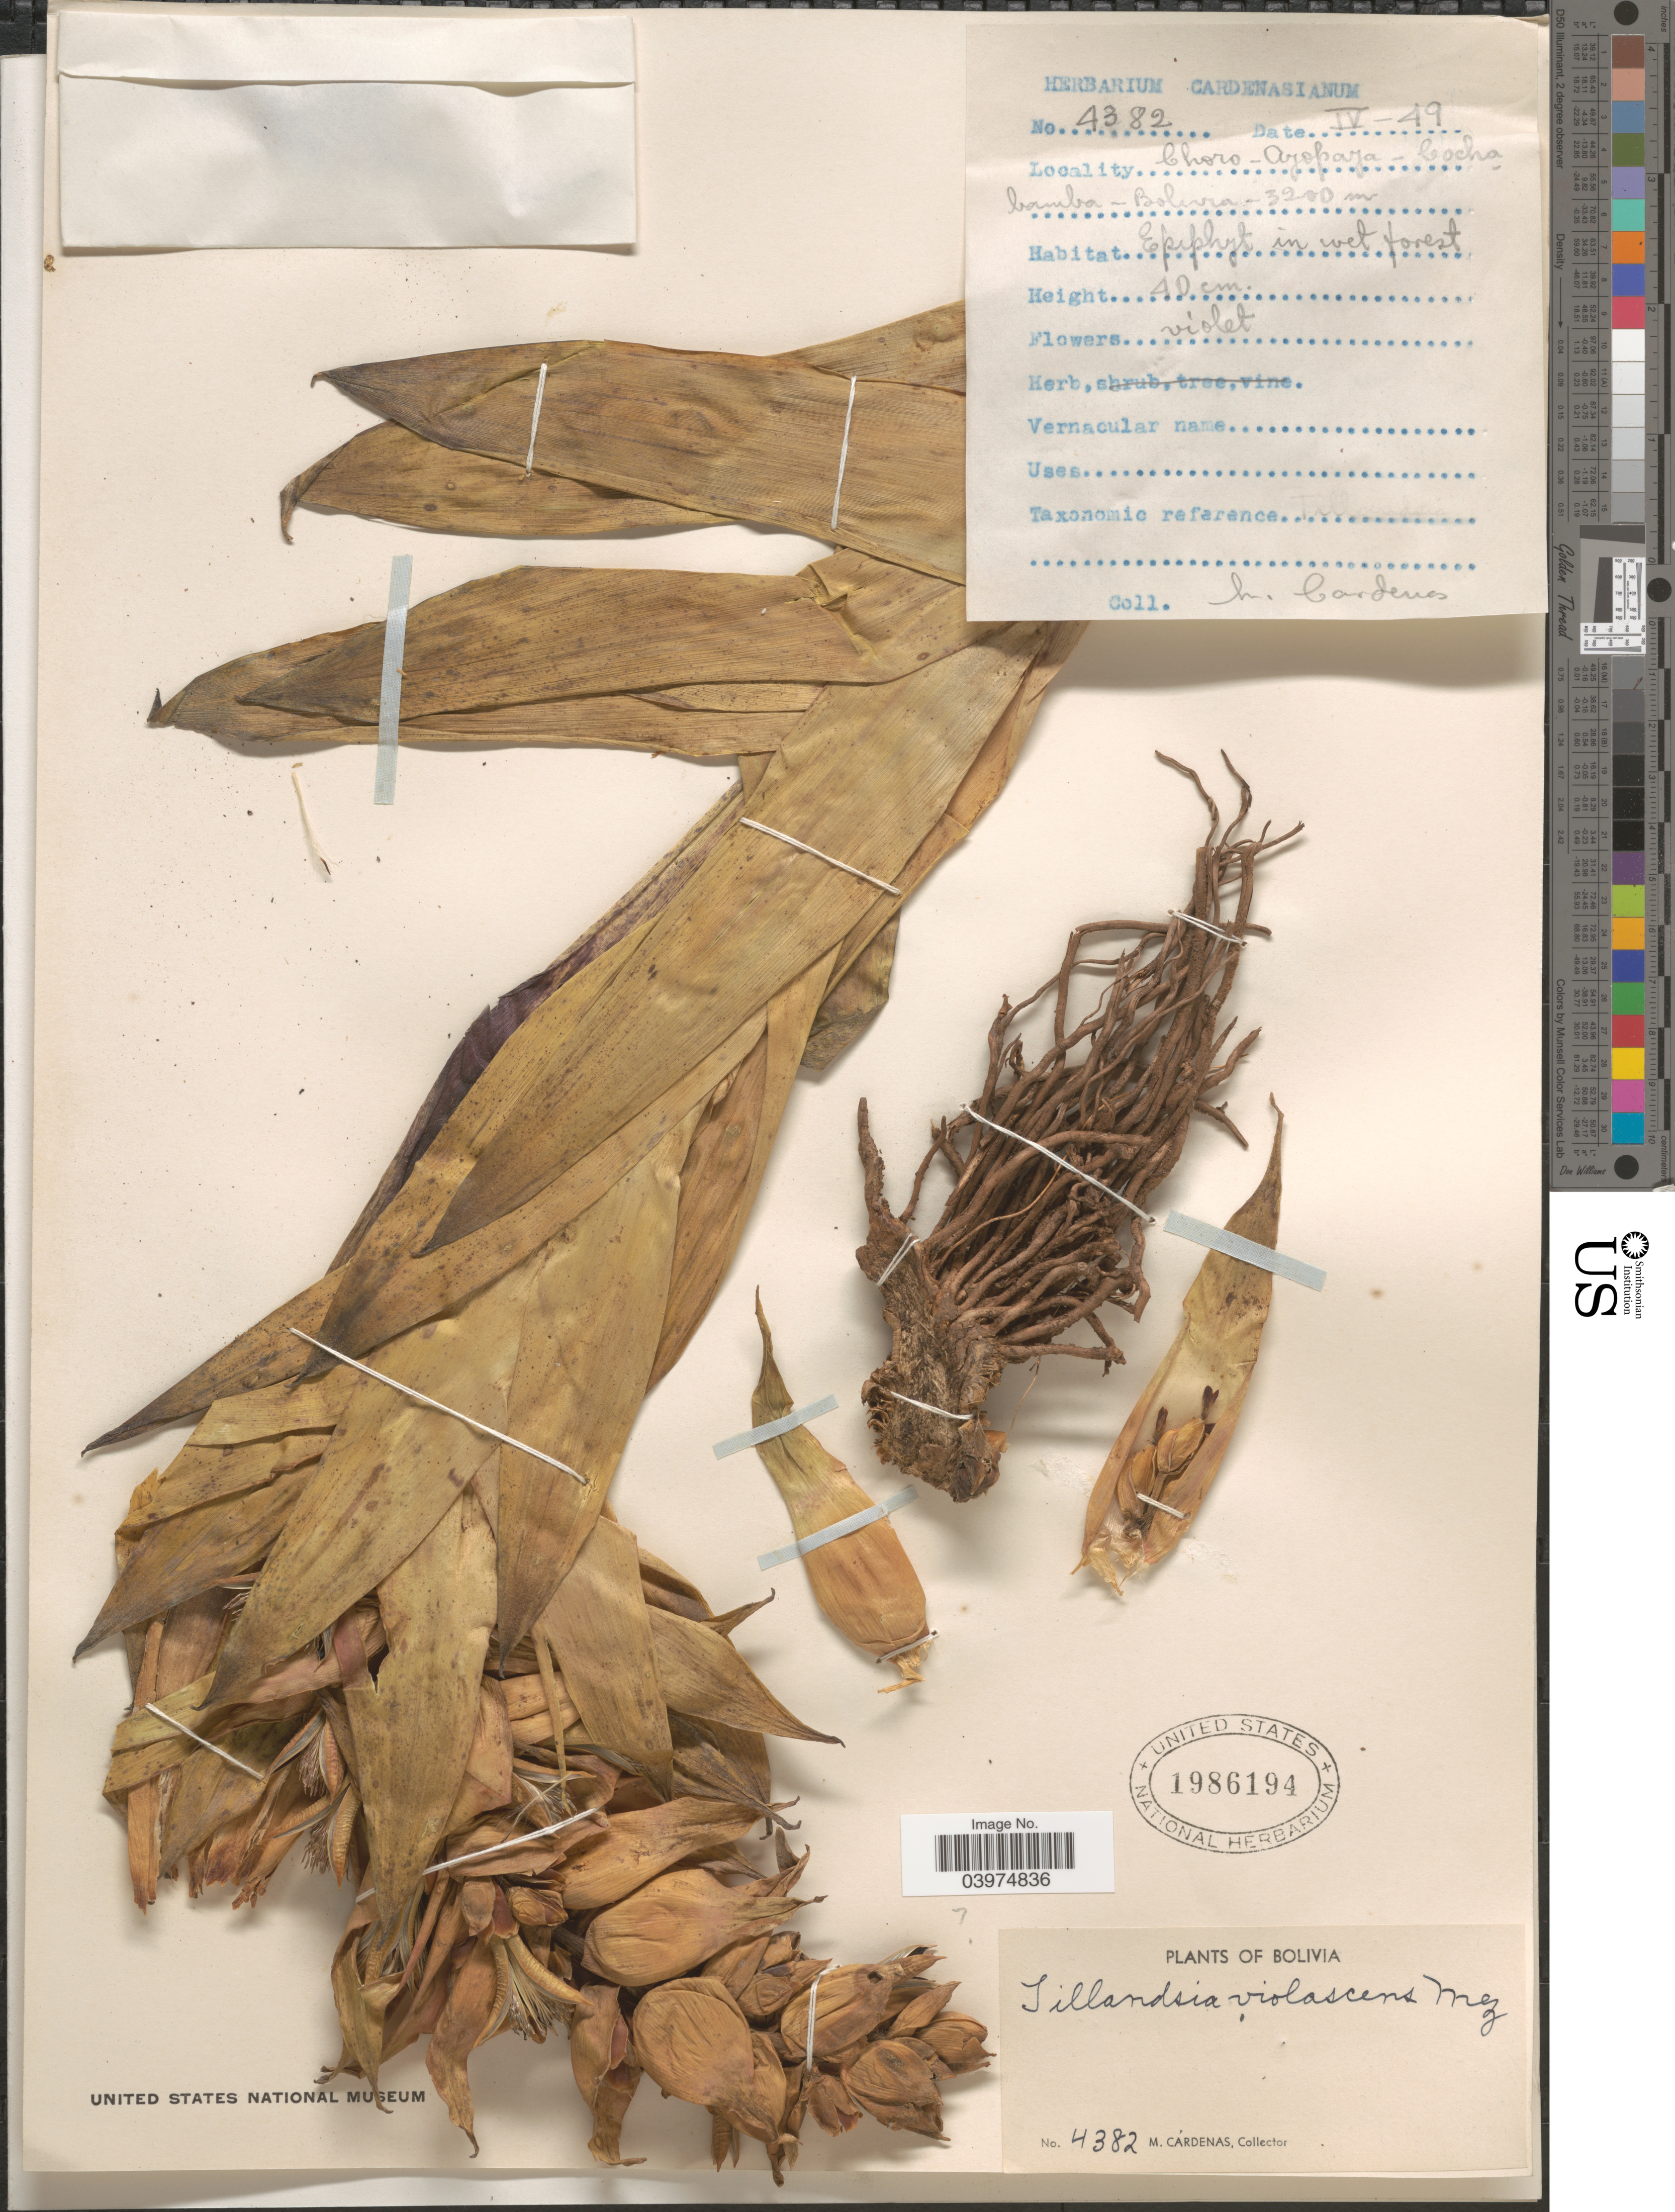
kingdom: Plantae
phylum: Tracheophyta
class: Liliopsida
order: Poales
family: Bromeliaceae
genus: Tillandsia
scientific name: Tillandsia violascens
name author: Mez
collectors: M. Cárdenas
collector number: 4382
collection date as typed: Transcribed d/m/y: /4/49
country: Bolivia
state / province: Cochabamba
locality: Choro - Ayopaya.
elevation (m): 3200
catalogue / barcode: US 1986194